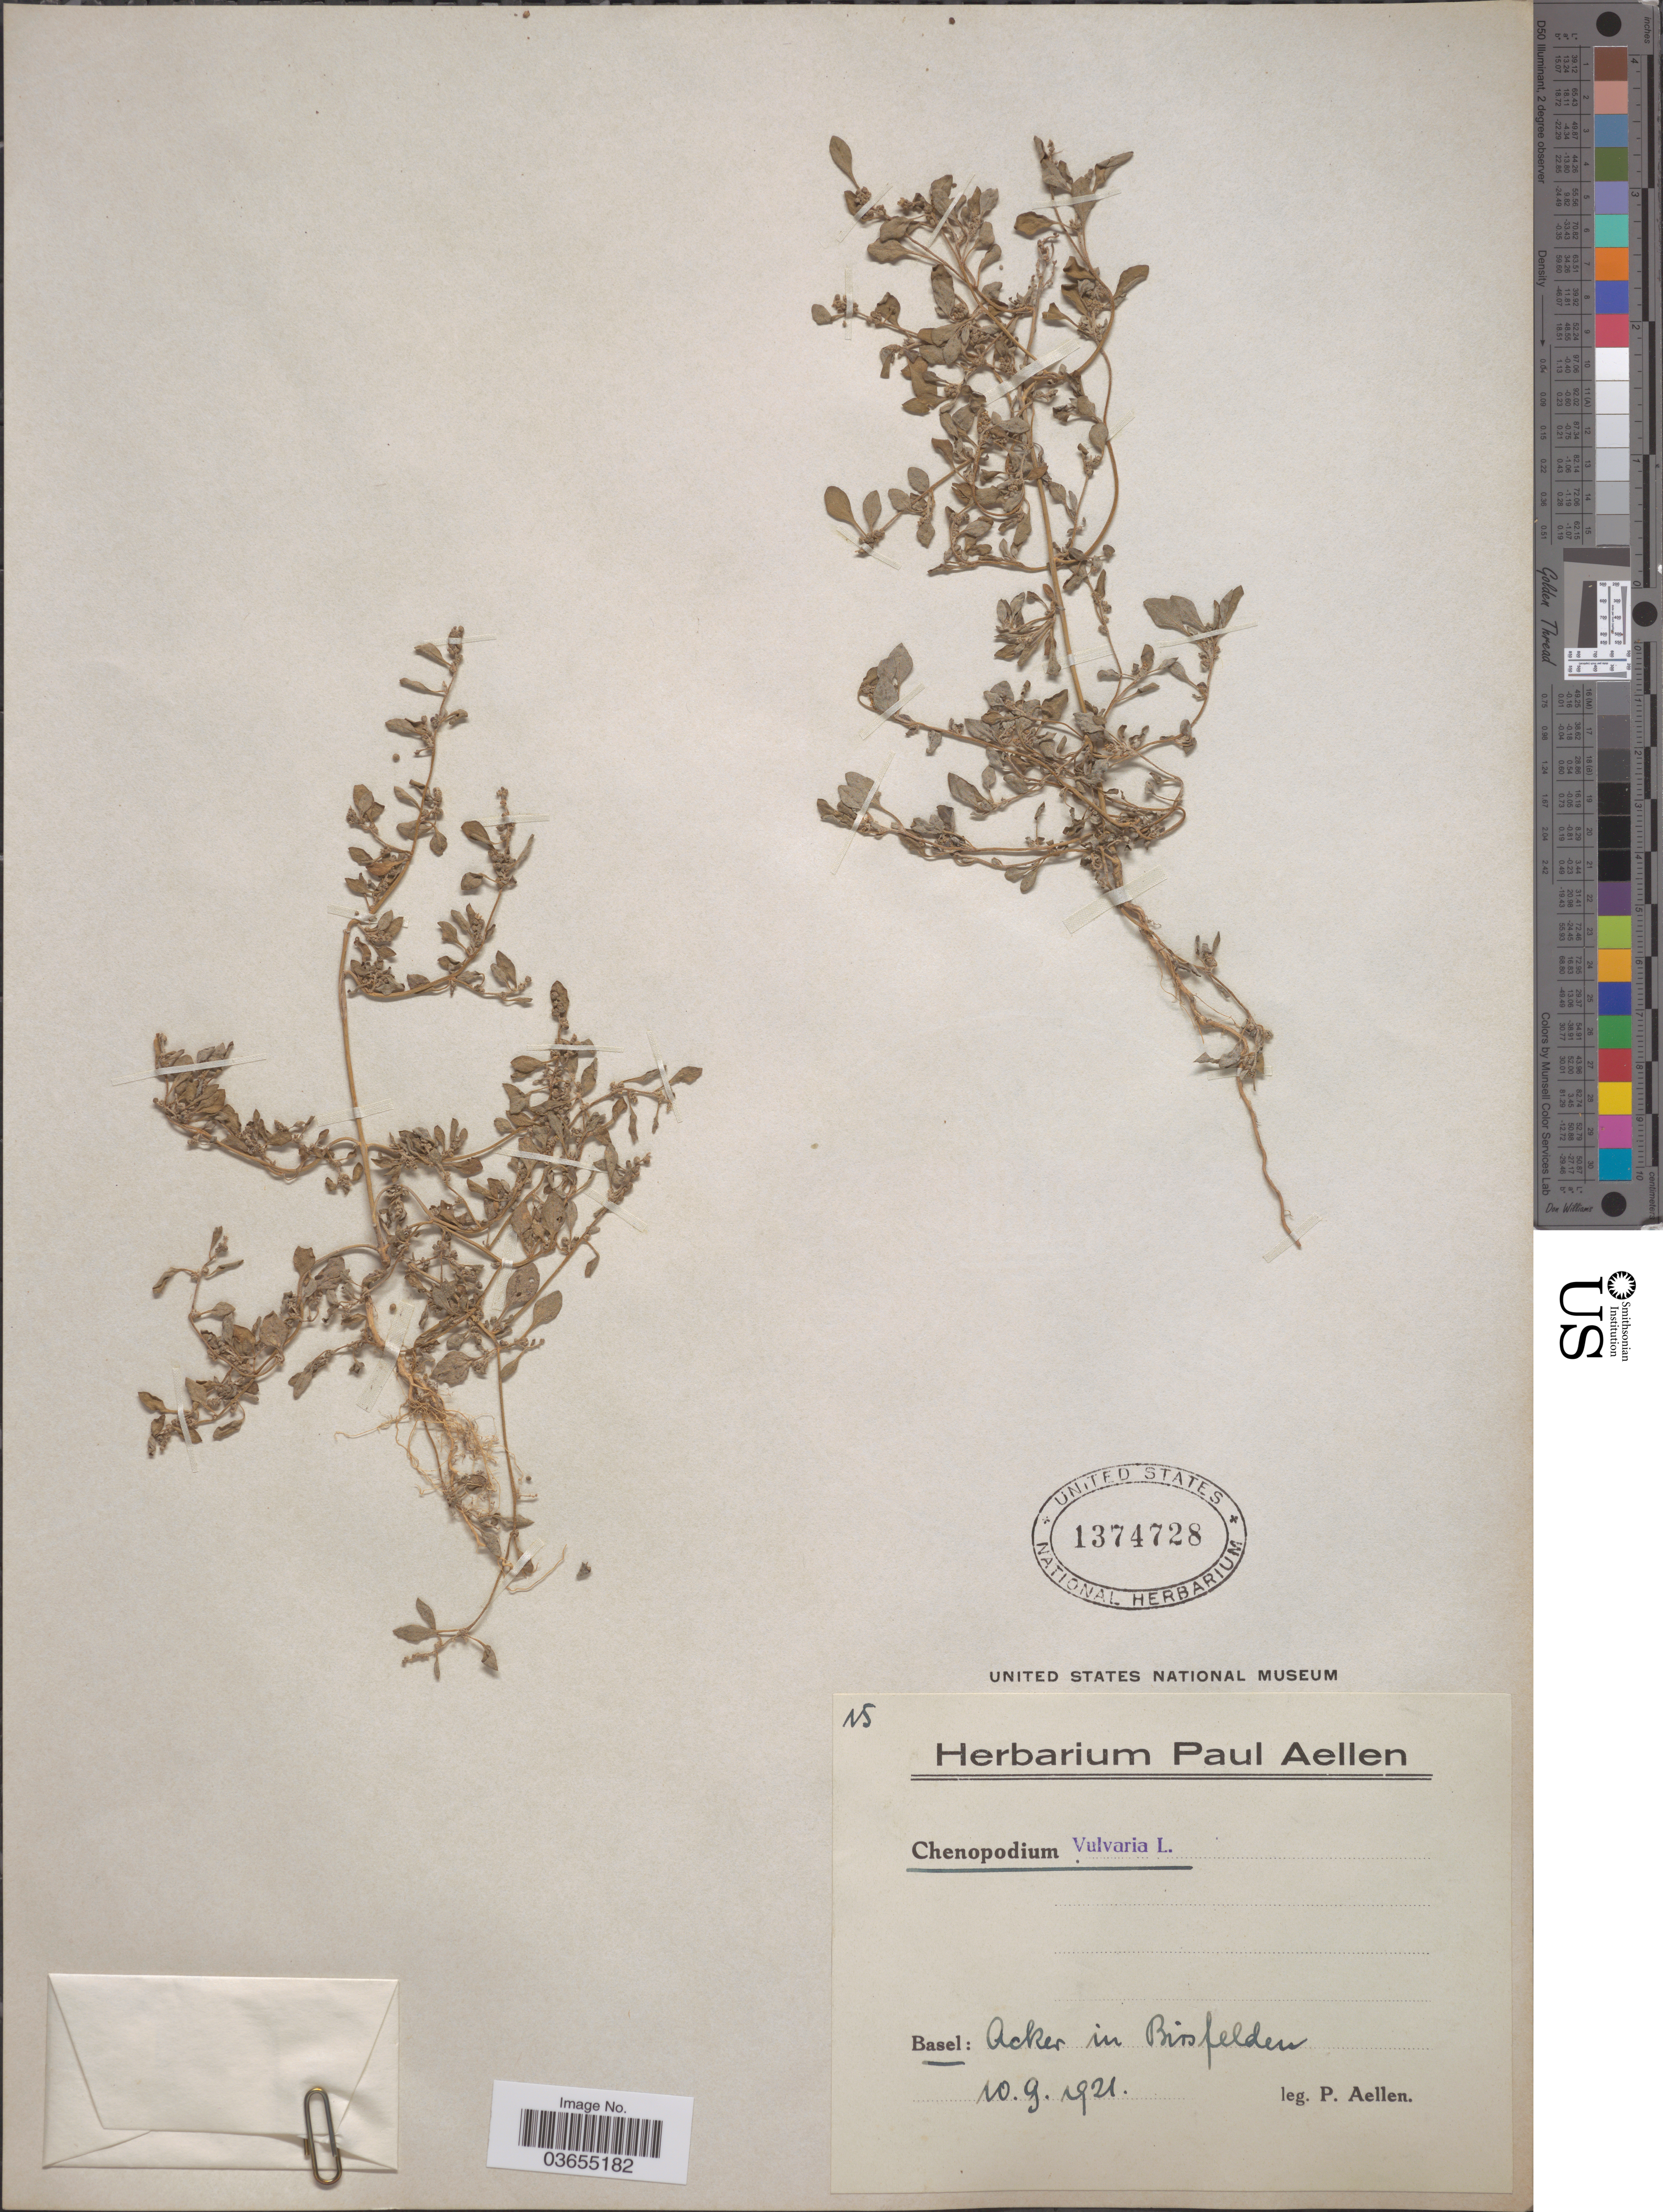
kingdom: Plantae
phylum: Tracheophyta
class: Magnoliopsida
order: Caryophyllales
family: Amaranthaceae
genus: Chenopodium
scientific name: Chenopodium vulvaria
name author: L.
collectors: P. Aellen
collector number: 15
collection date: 1921-09-10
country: Switzerland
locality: Basel: Acker in Birsfelden.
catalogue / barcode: US 1374728